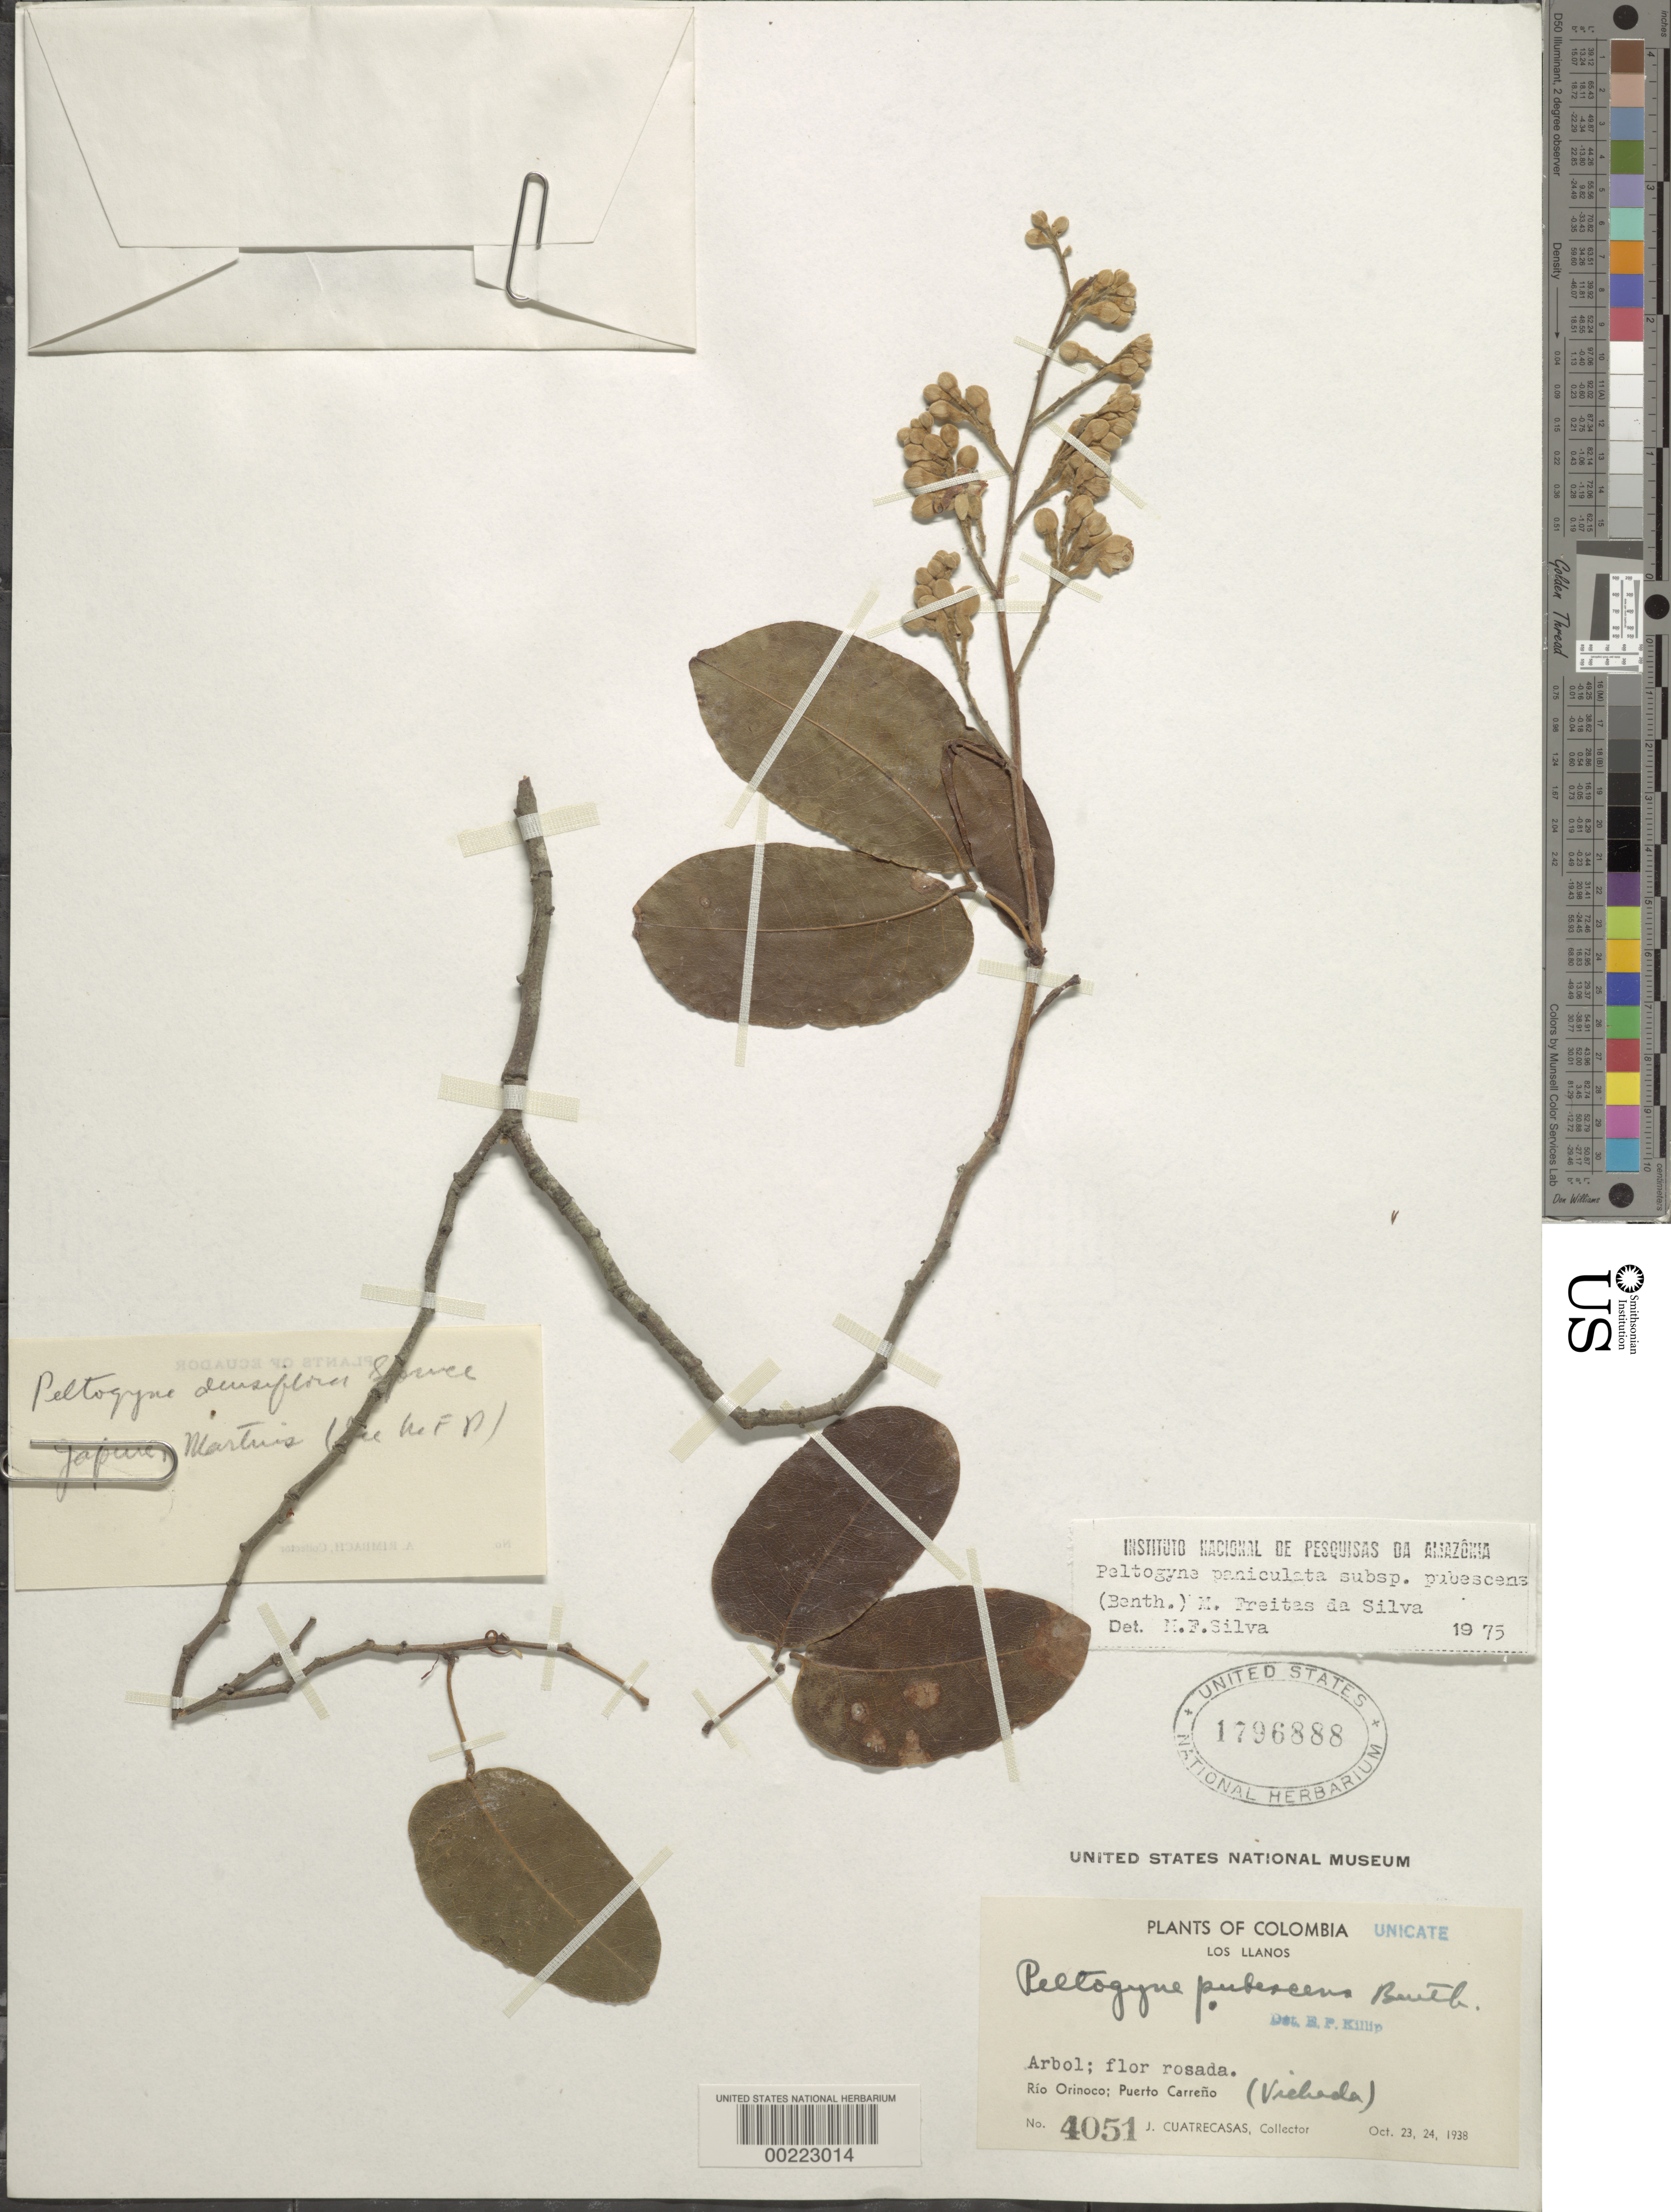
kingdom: Plantae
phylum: Tracheophyta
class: Magnoliopsida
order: Fabales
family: Fabaceae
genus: Peltogyne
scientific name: Peltogyne paniculata subsp. pubescens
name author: (Benth.) M.F. Silva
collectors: J. Cuatrecasas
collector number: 4051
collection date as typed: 23 Oct 1938 and 24 Oct 1938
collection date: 1938-10-23,1938-10-24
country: Colombia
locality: Rio Orinoco; Puerto Carreno; los Llanos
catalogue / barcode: US 1796888